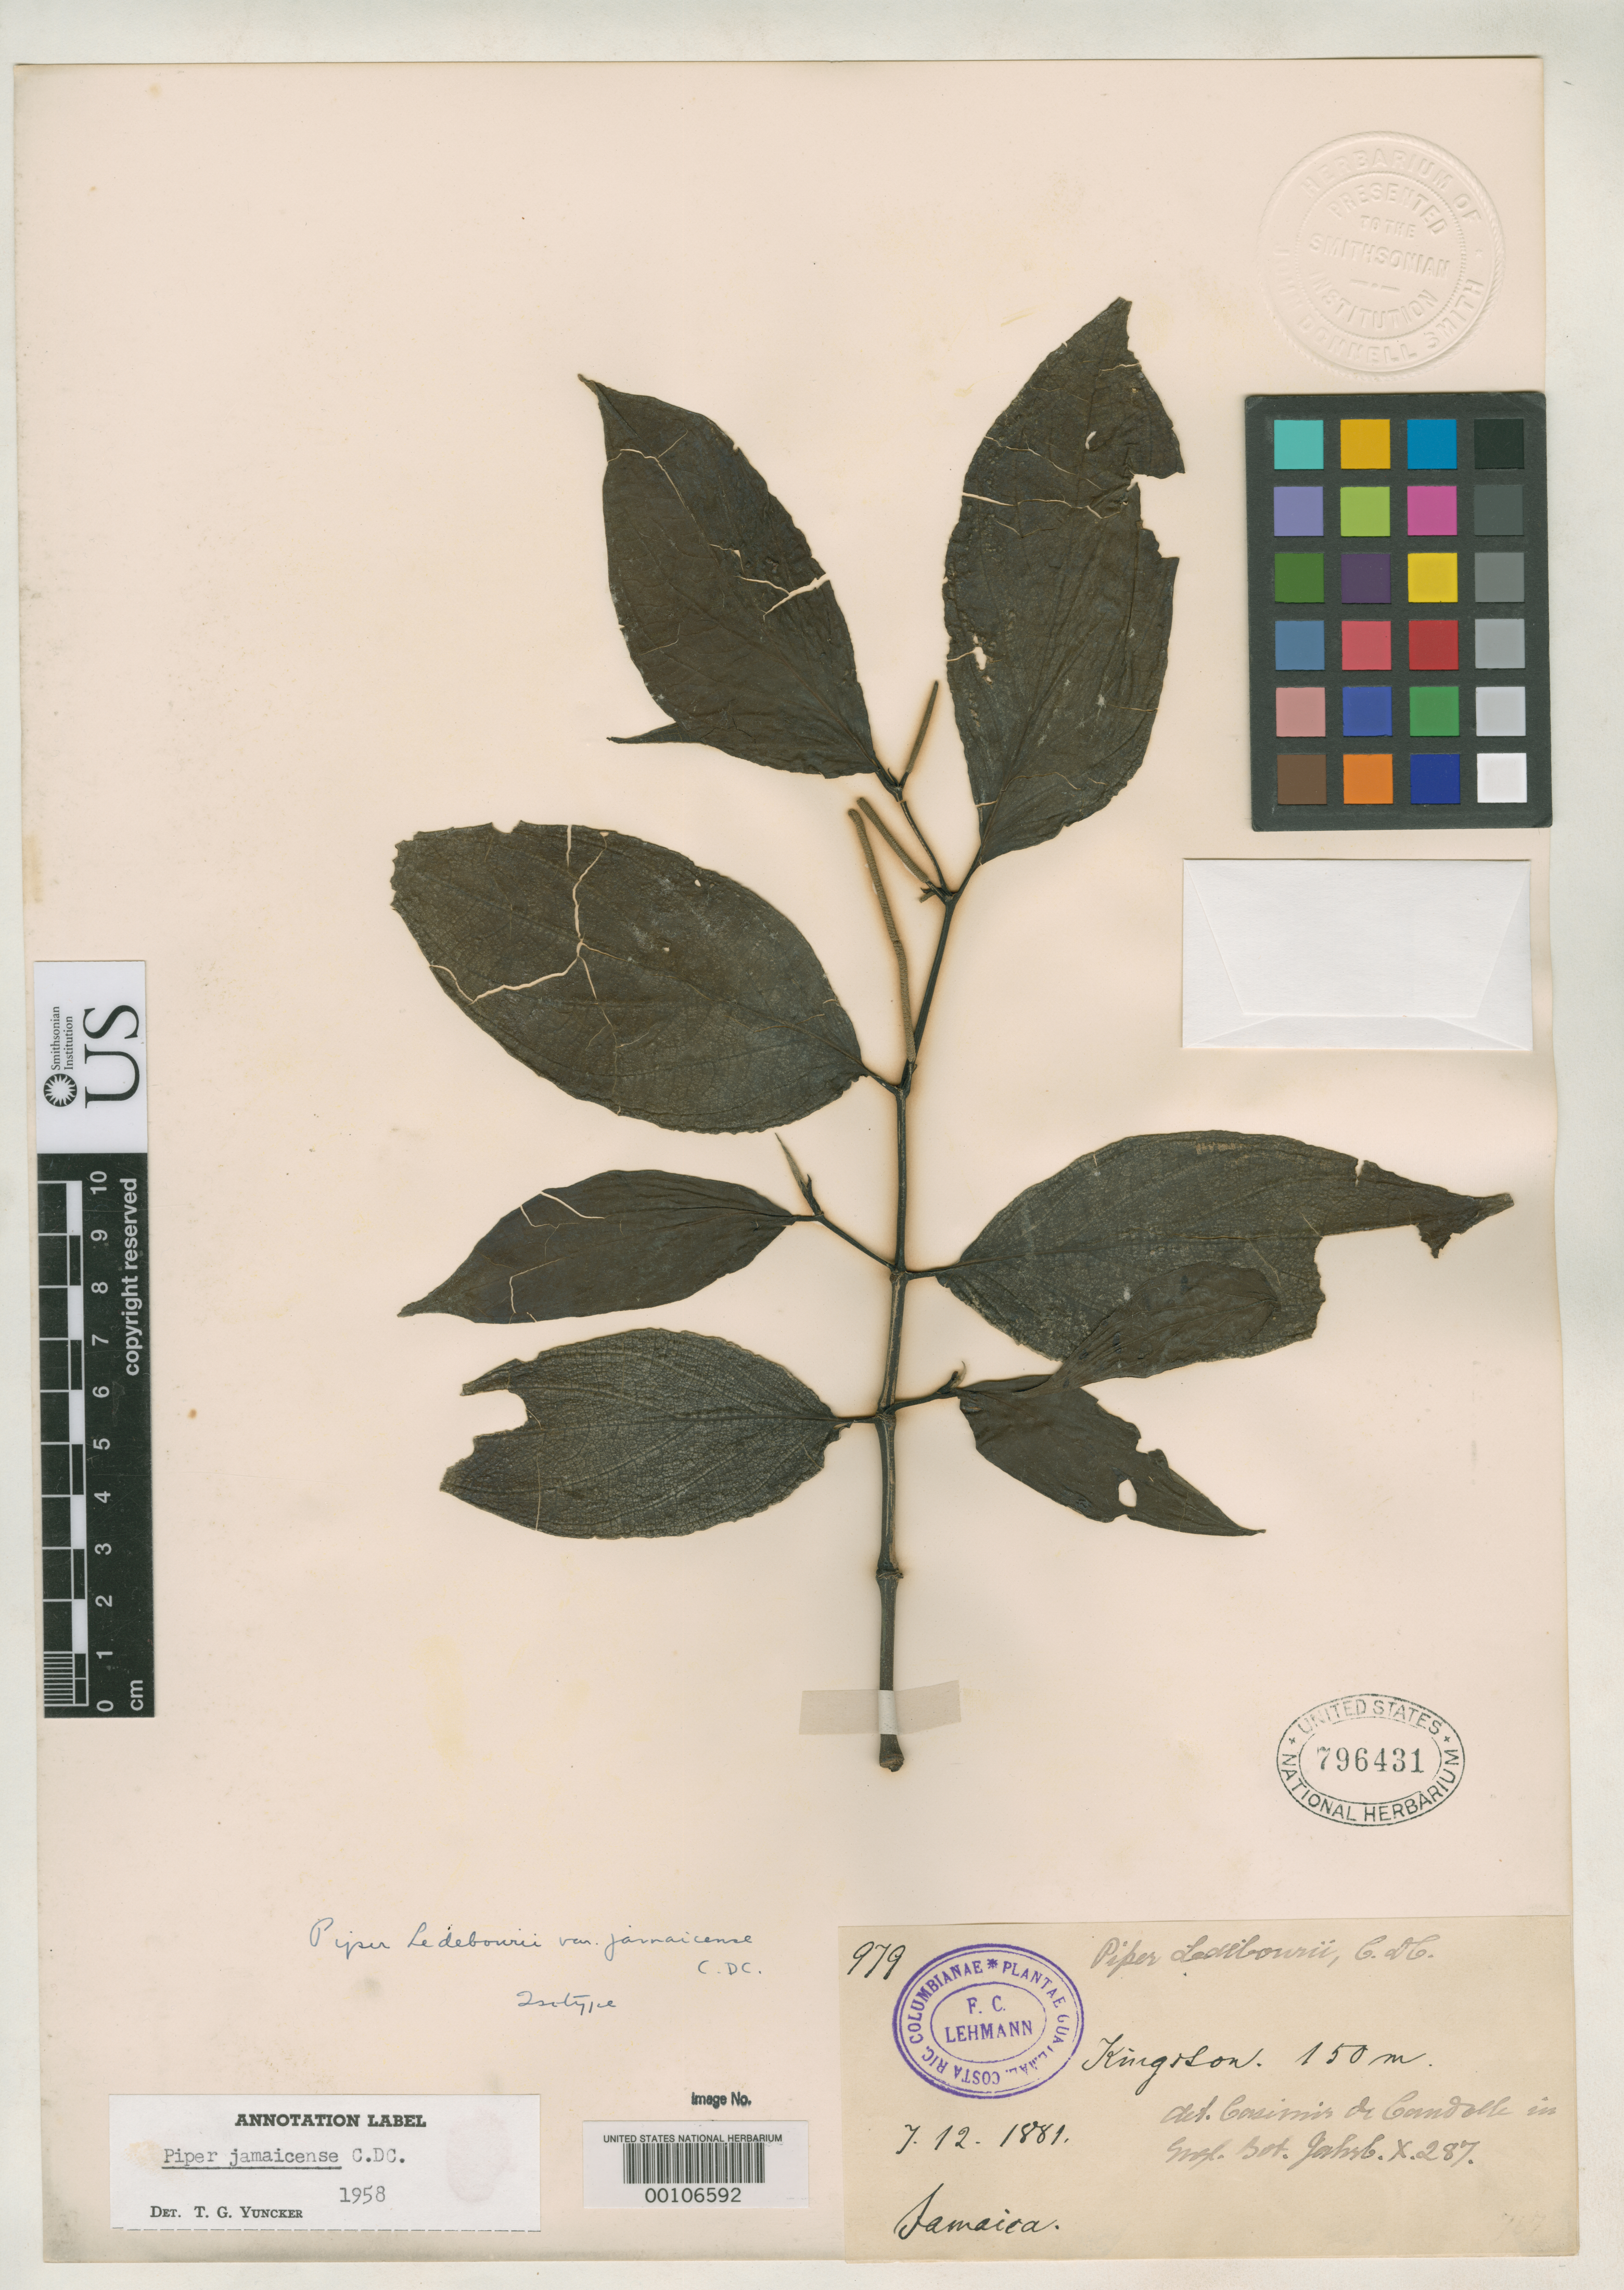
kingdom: Plantae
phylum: Tracheophyta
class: Magnoliopsida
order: Piperales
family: Piperaceae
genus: Piper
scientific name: Piper ledebourii var. jamaicense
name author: C. DC. in Urb.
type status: Isotype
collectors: F. C. Lehmann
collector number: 979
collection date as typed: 1881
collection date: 1881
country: Jamaica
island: Greater Antilles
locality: Kingston.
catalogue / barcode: US 796431